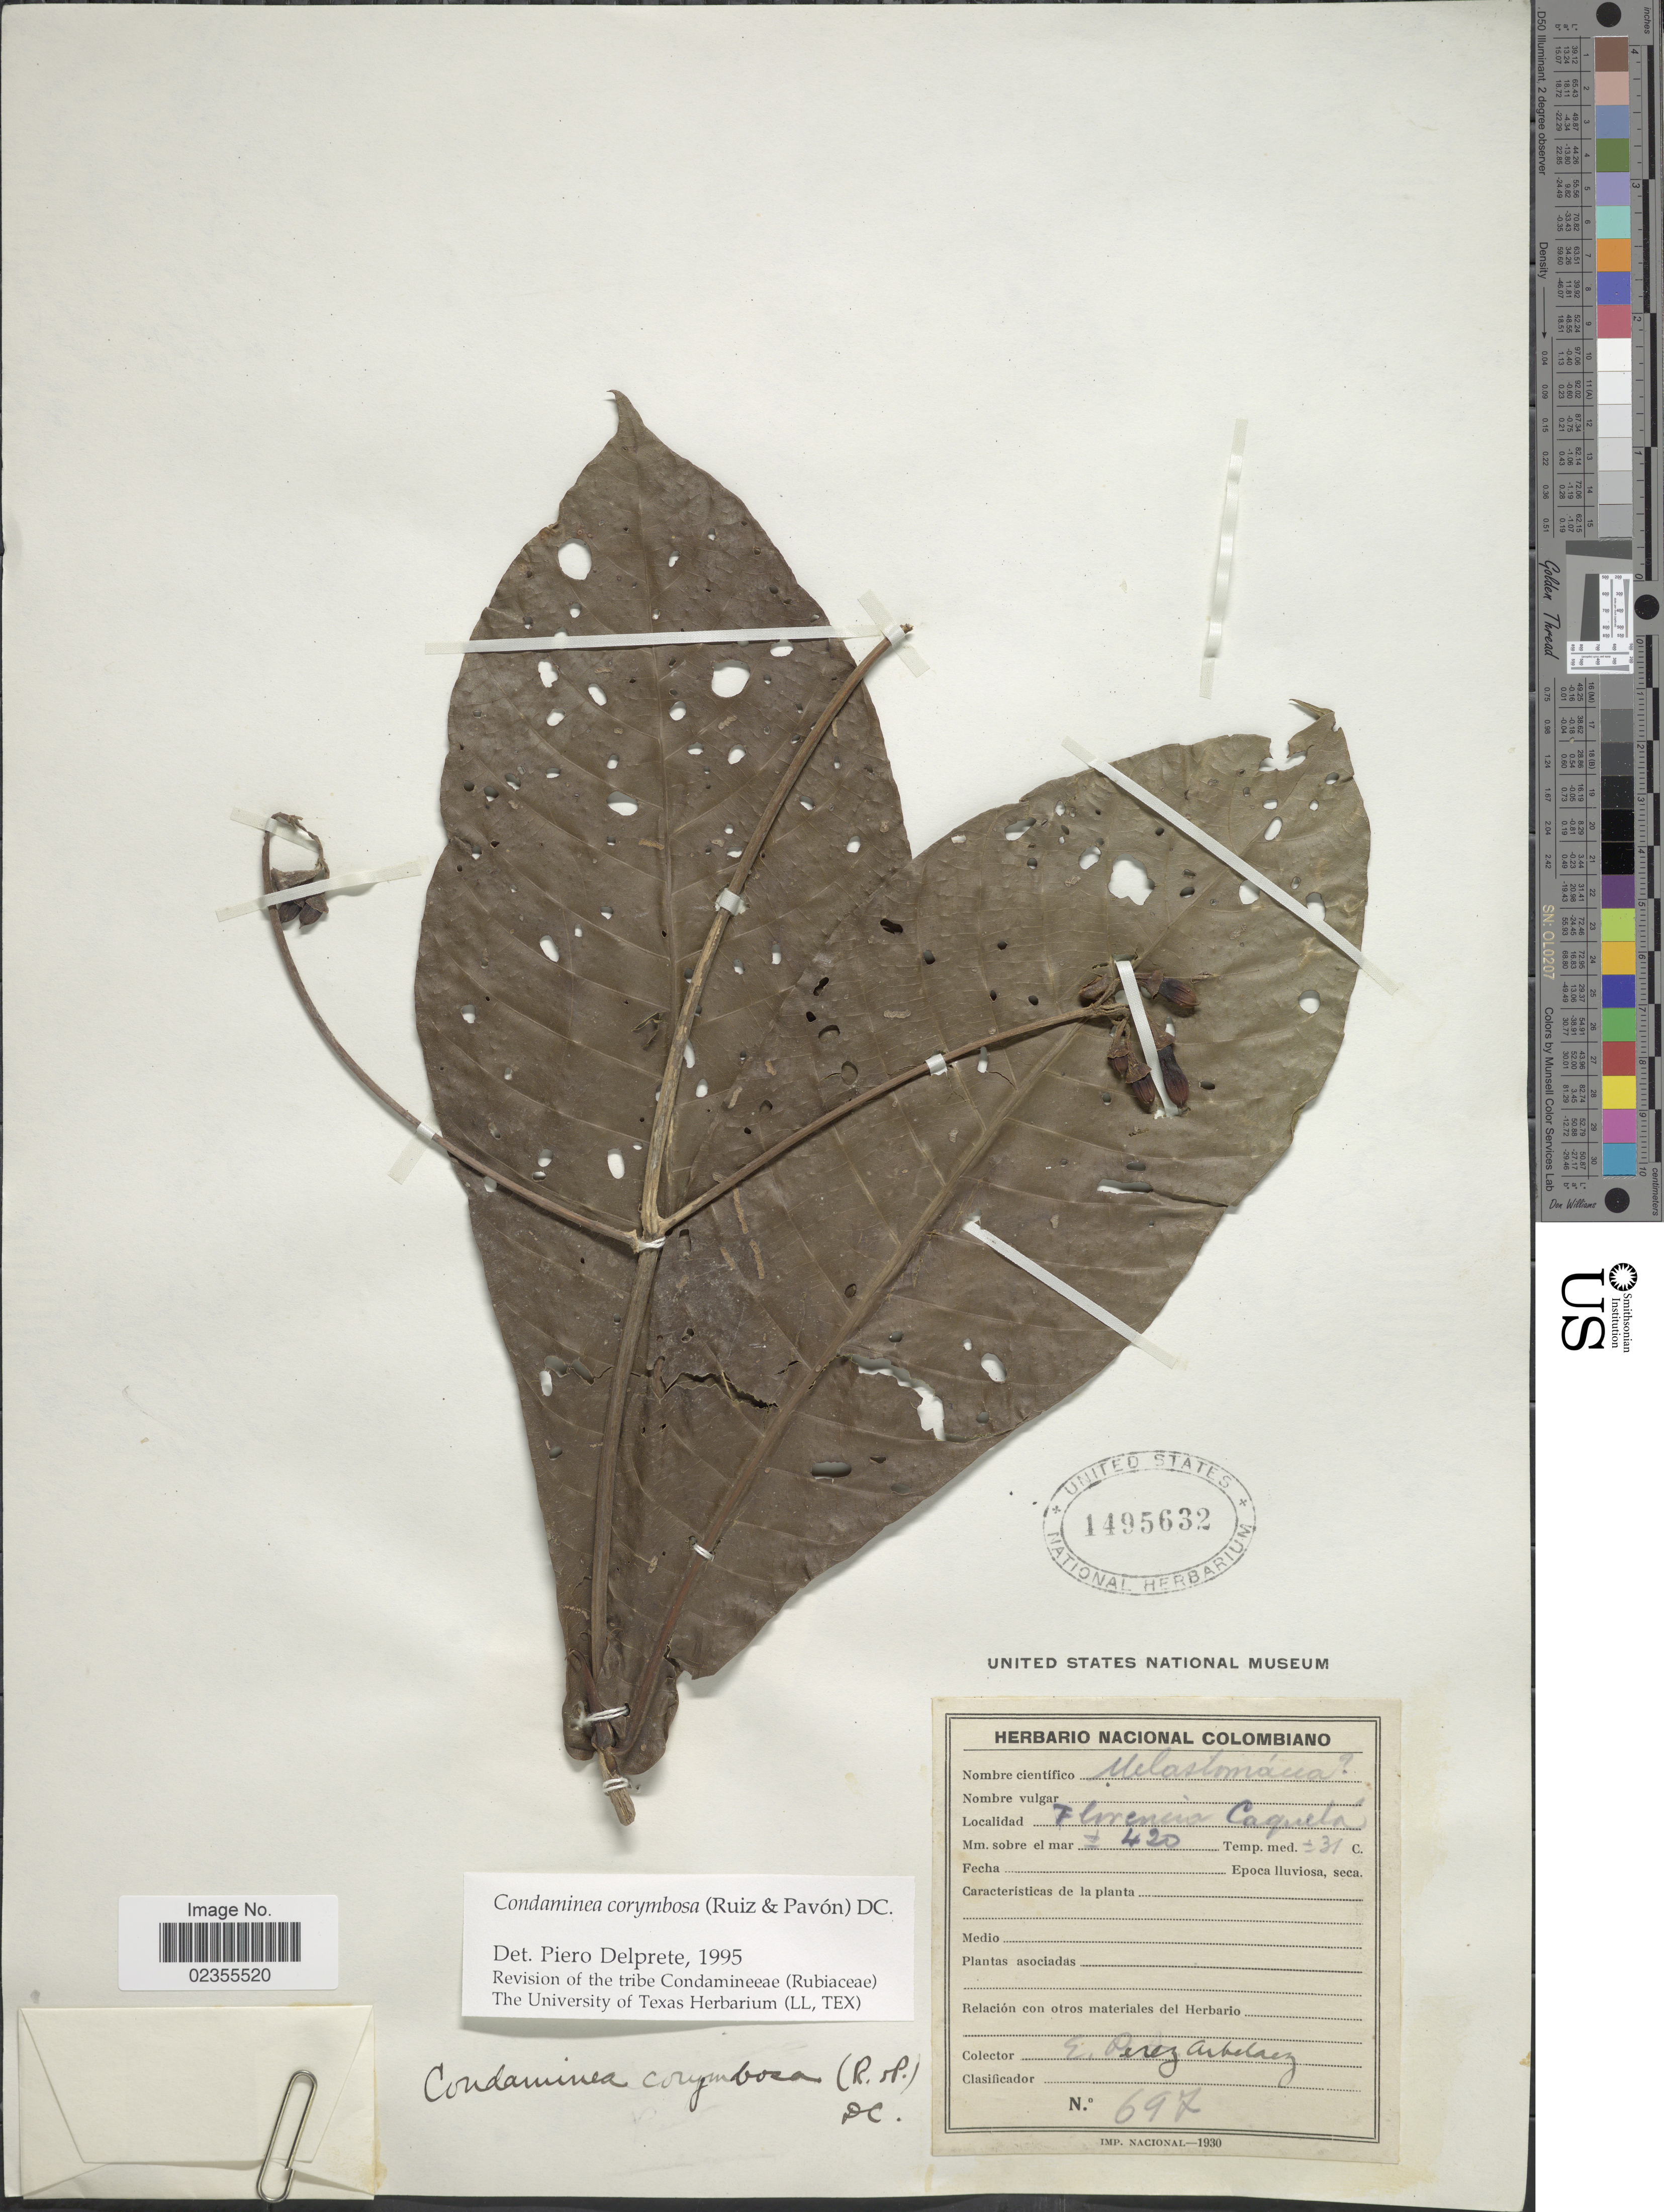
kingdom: Plantae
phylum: Tracheophyta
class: Magnoliopsida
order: Gentianales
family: Rubiaceae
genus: Condaminea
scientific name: Condaminea corymbosa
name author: (Ruiz & Pav.) DC.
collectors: E. Pérez Arbeláez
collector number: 697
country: Colombia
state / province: Caquetá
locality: Florencia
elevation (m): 420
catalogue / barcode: US 1495632